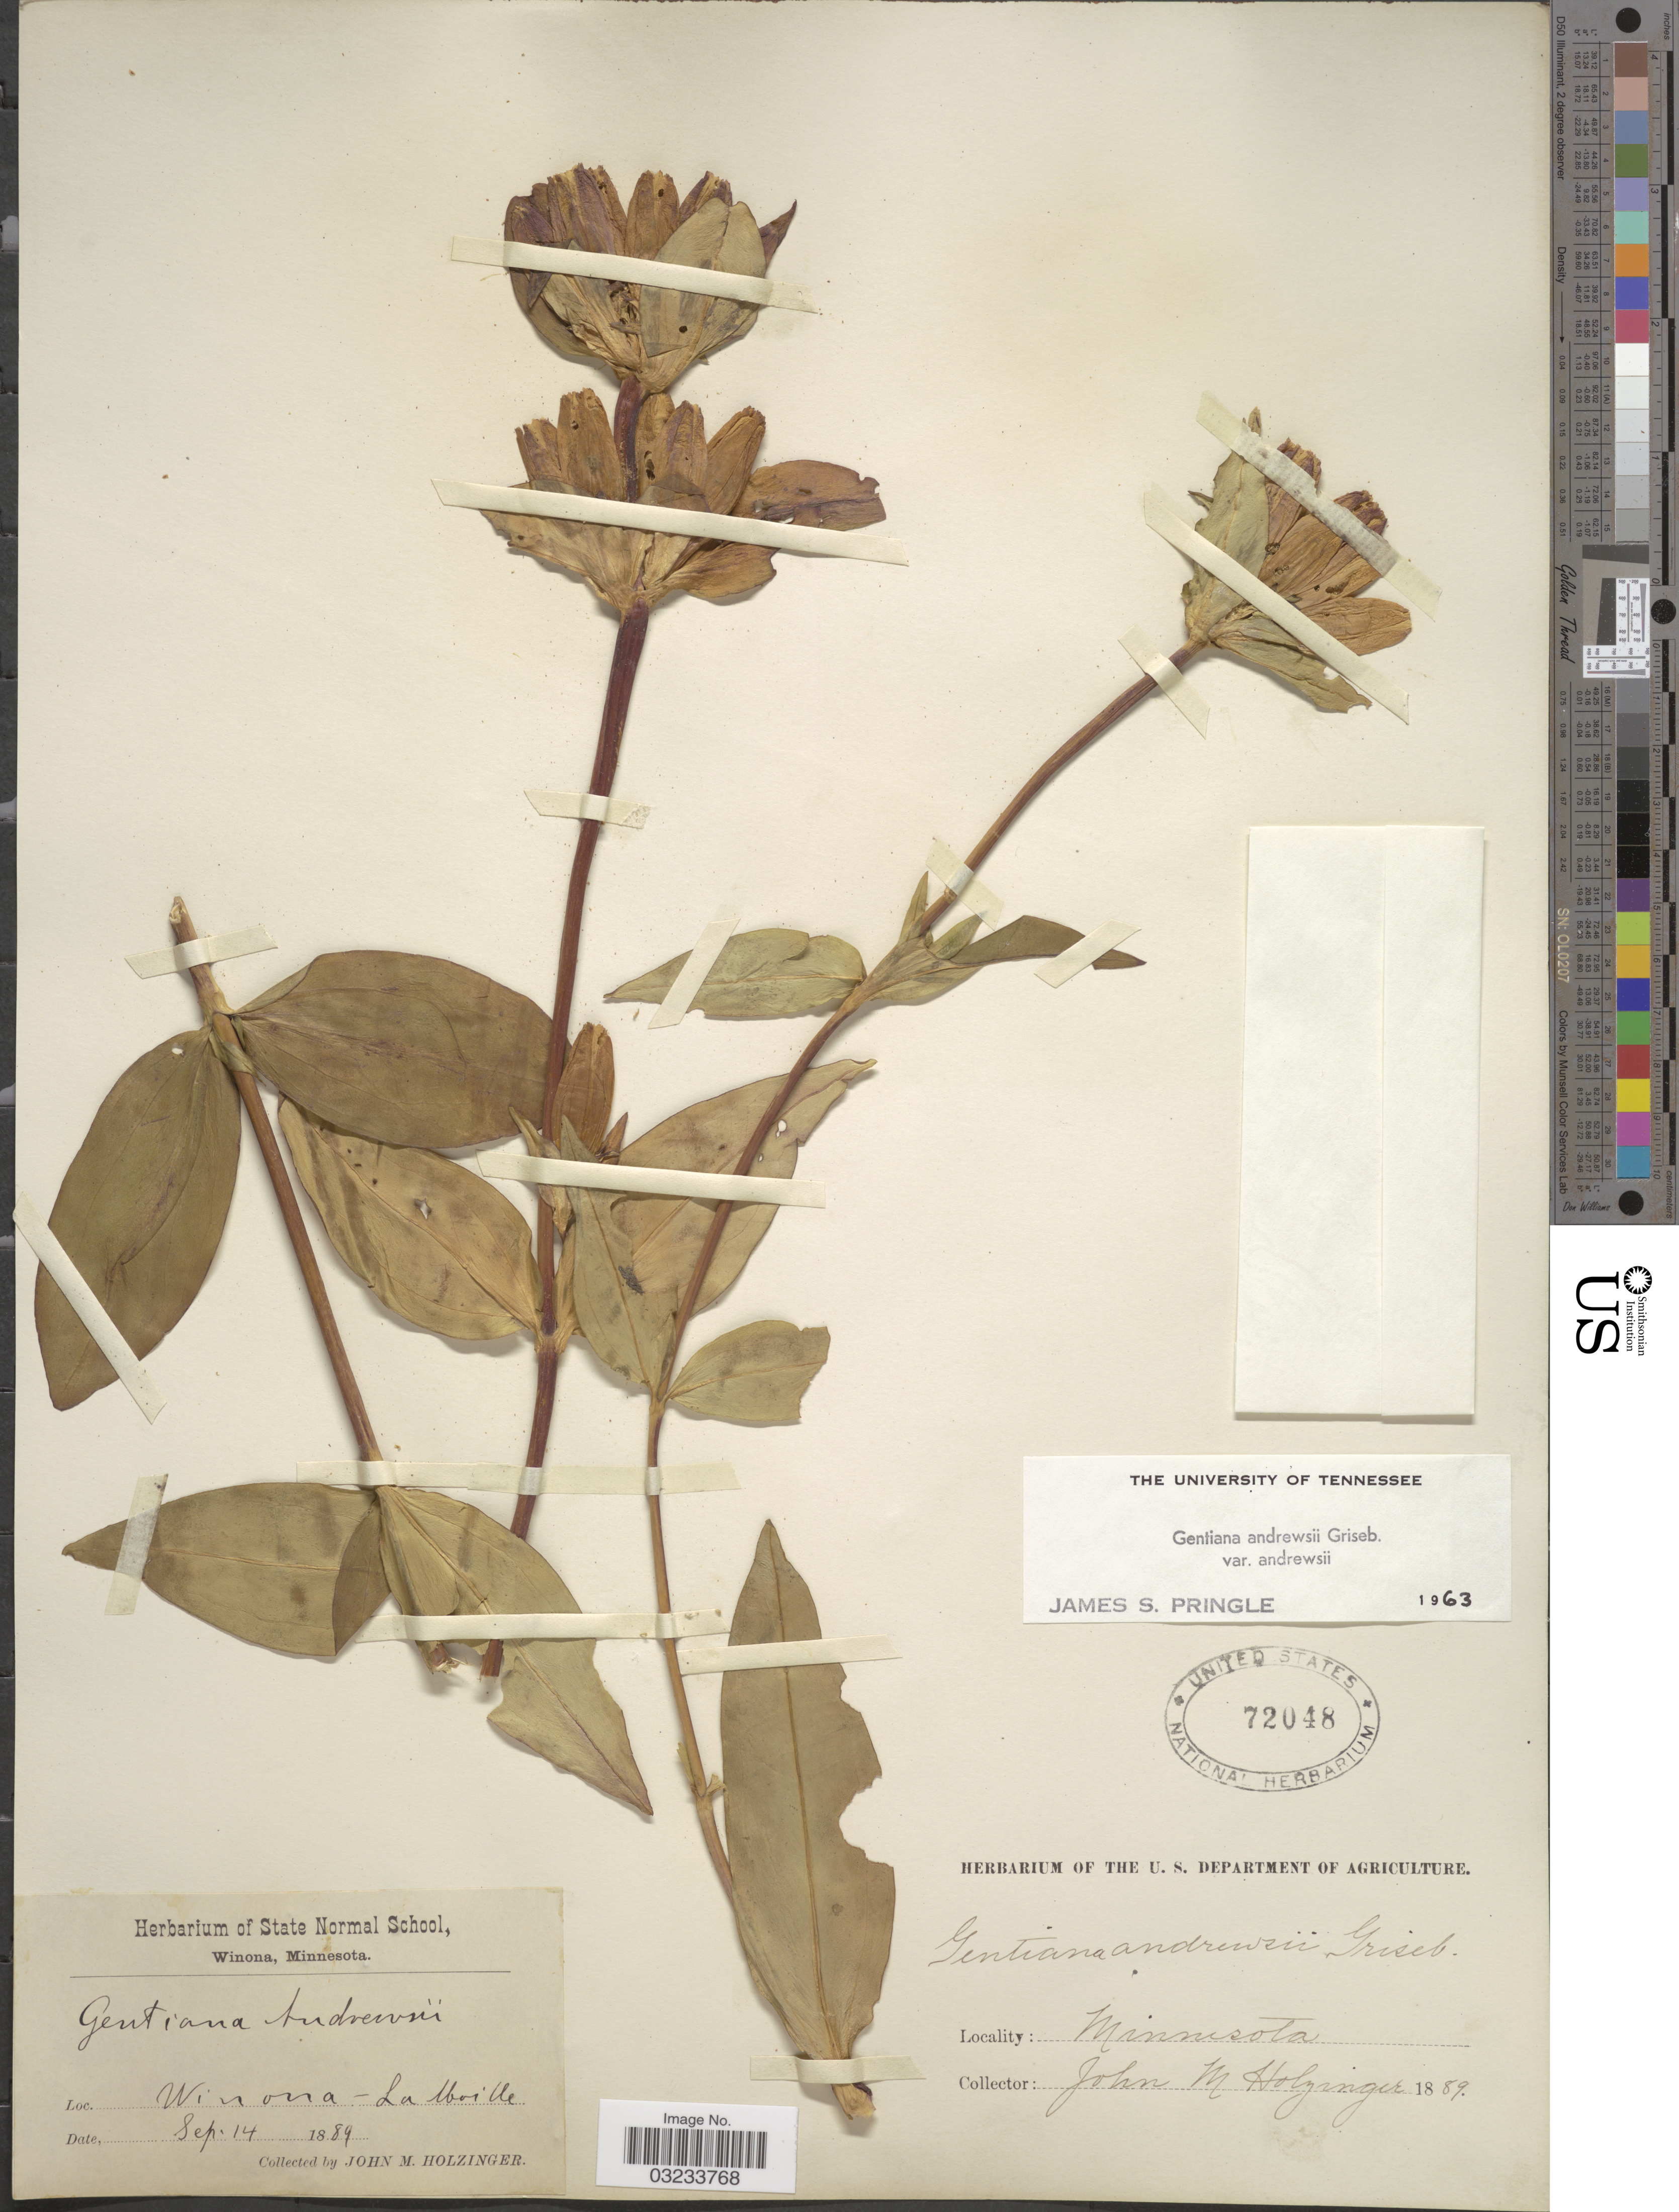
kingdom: Plantae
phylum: Tracheophyta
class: Magnoliopsida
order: Gentianales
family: Gentianaceae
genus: Gentiana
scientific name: Gentiana andrewsii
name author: Griseb.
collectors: J. M. Holzinger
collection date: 1889-09-14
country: United States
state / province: Minnesota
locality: Winona - La Moille.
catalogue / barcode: US 72048